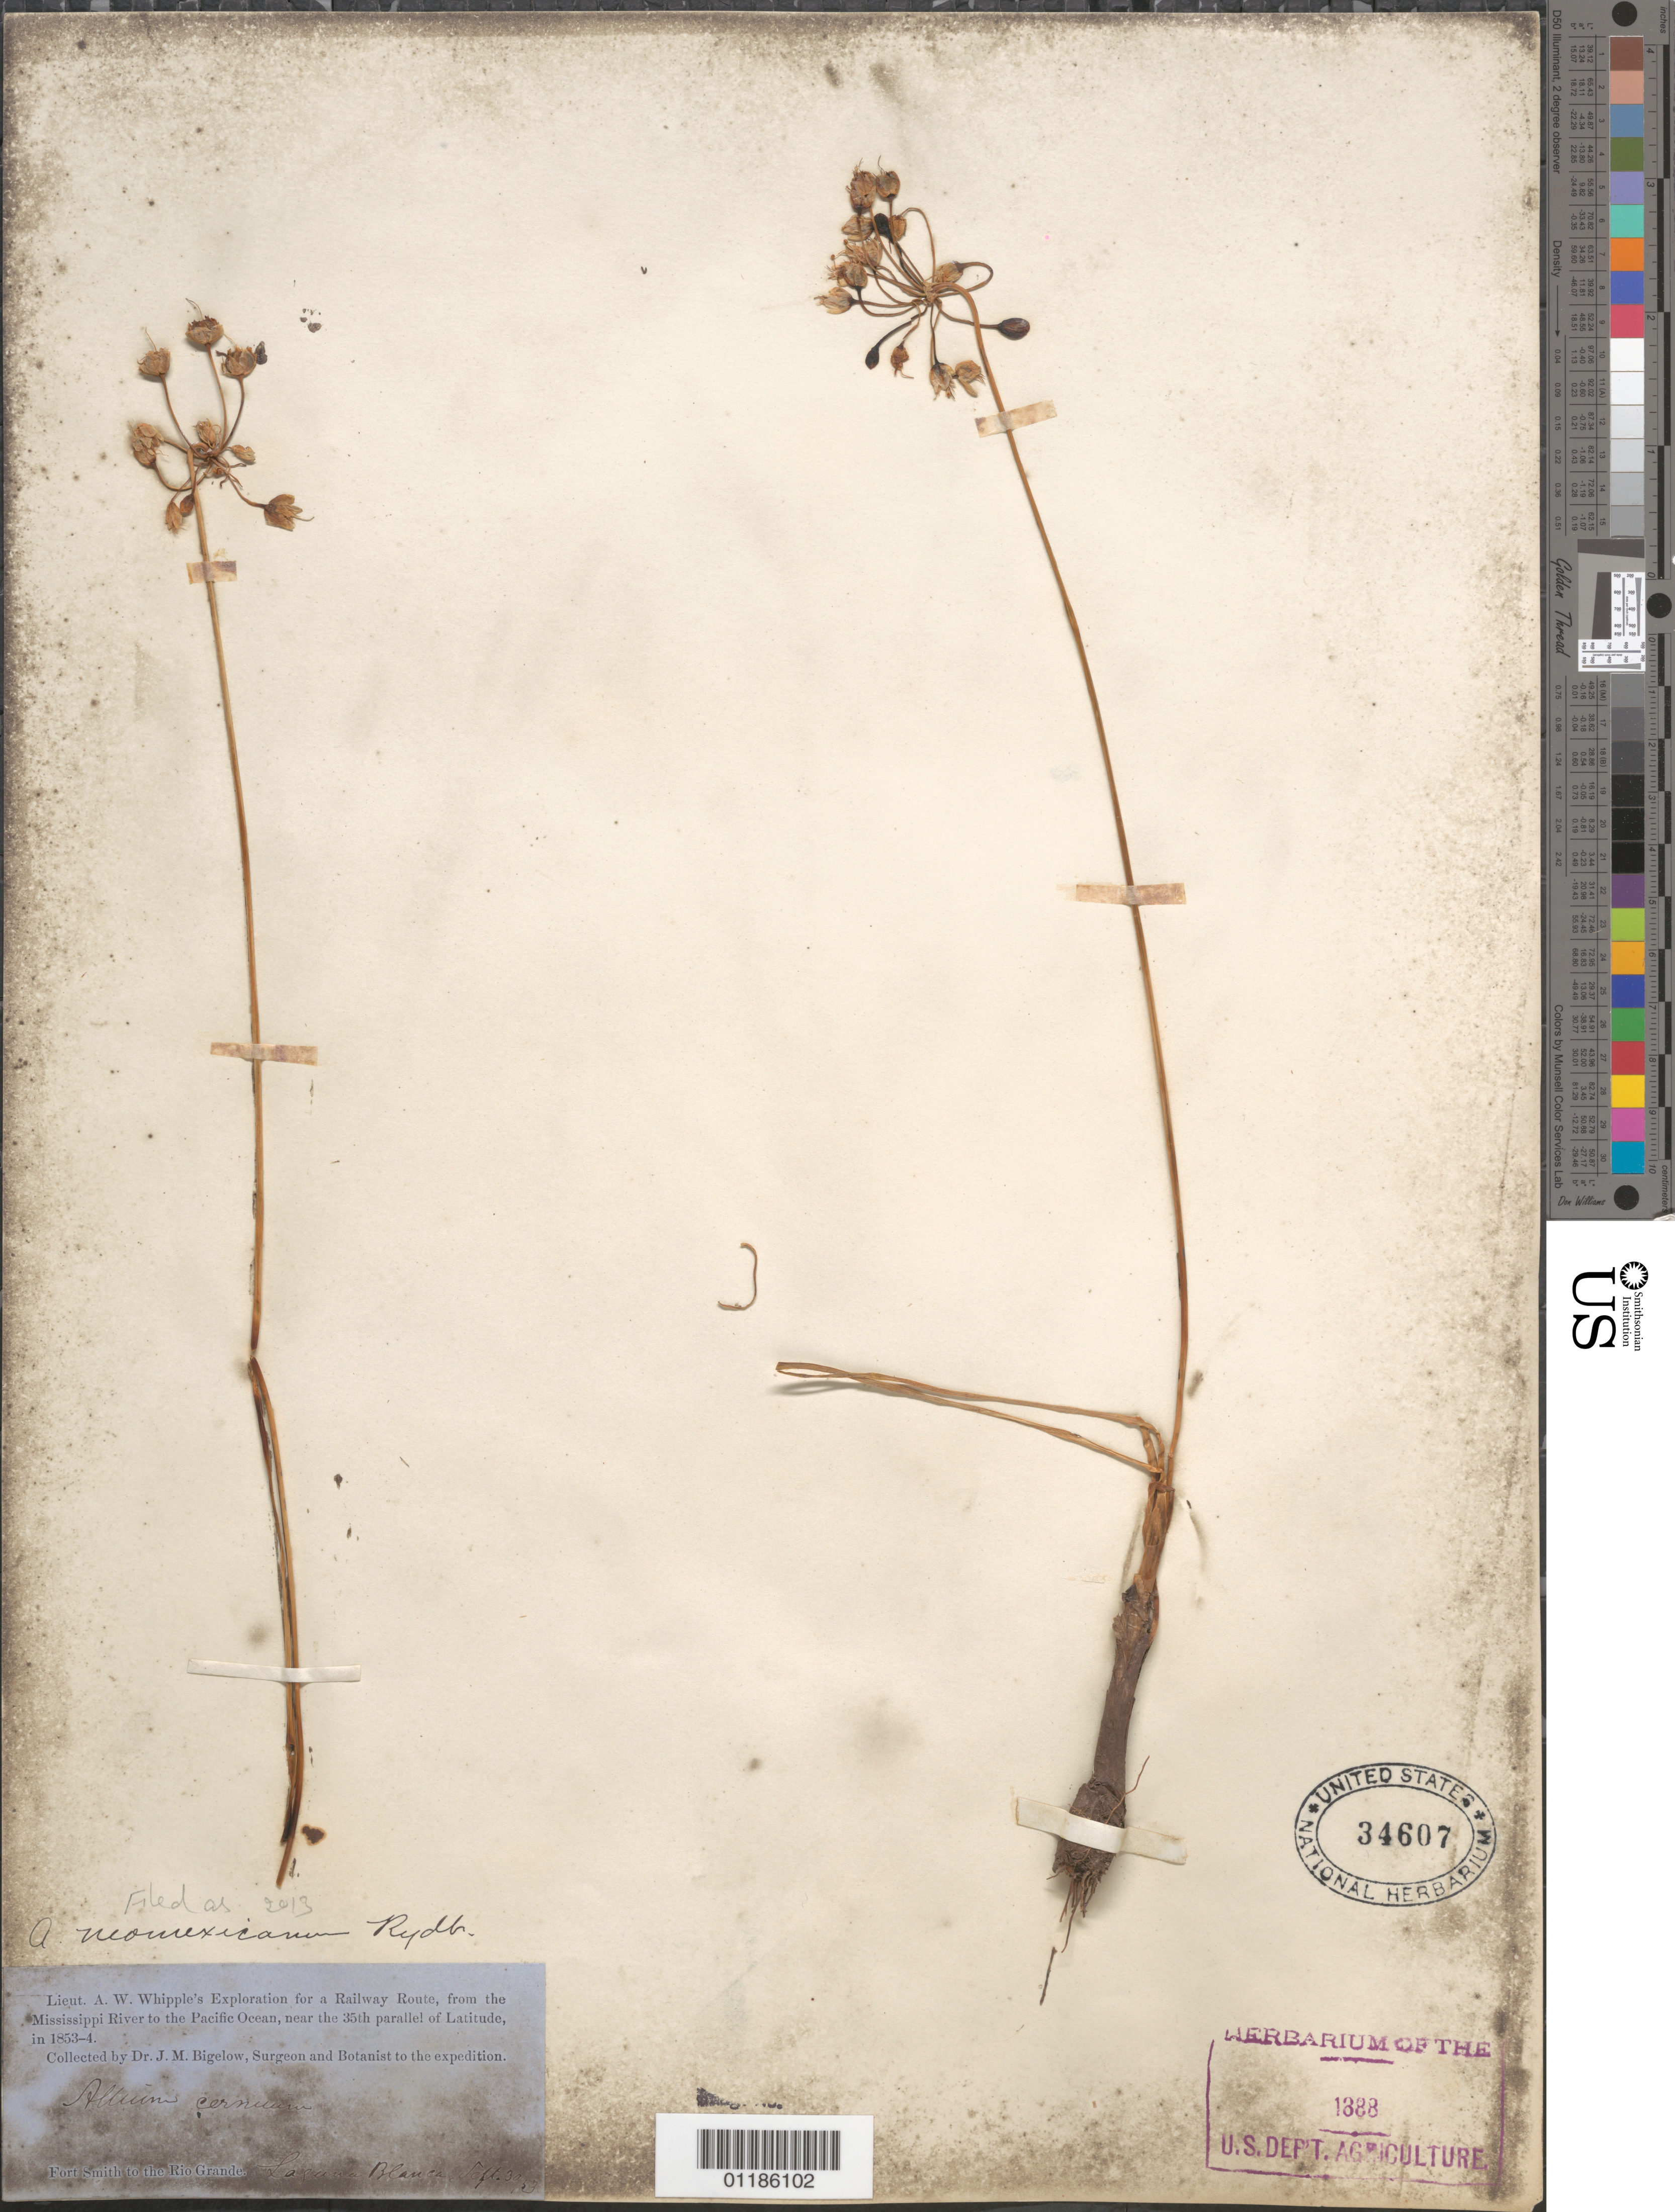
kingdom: Plantae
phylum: Tracheophyta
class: Liliopsida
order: Asparagales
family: Amaryllidaceae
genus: Allium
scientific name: Allium neomexicanum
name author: Rydb.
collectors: J. M. Bigelow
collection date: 1853-09-30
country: United States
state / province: California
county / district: Orange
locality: Fort Smith to the Rio Grande, Laguna Blanca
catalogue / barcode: US 34607